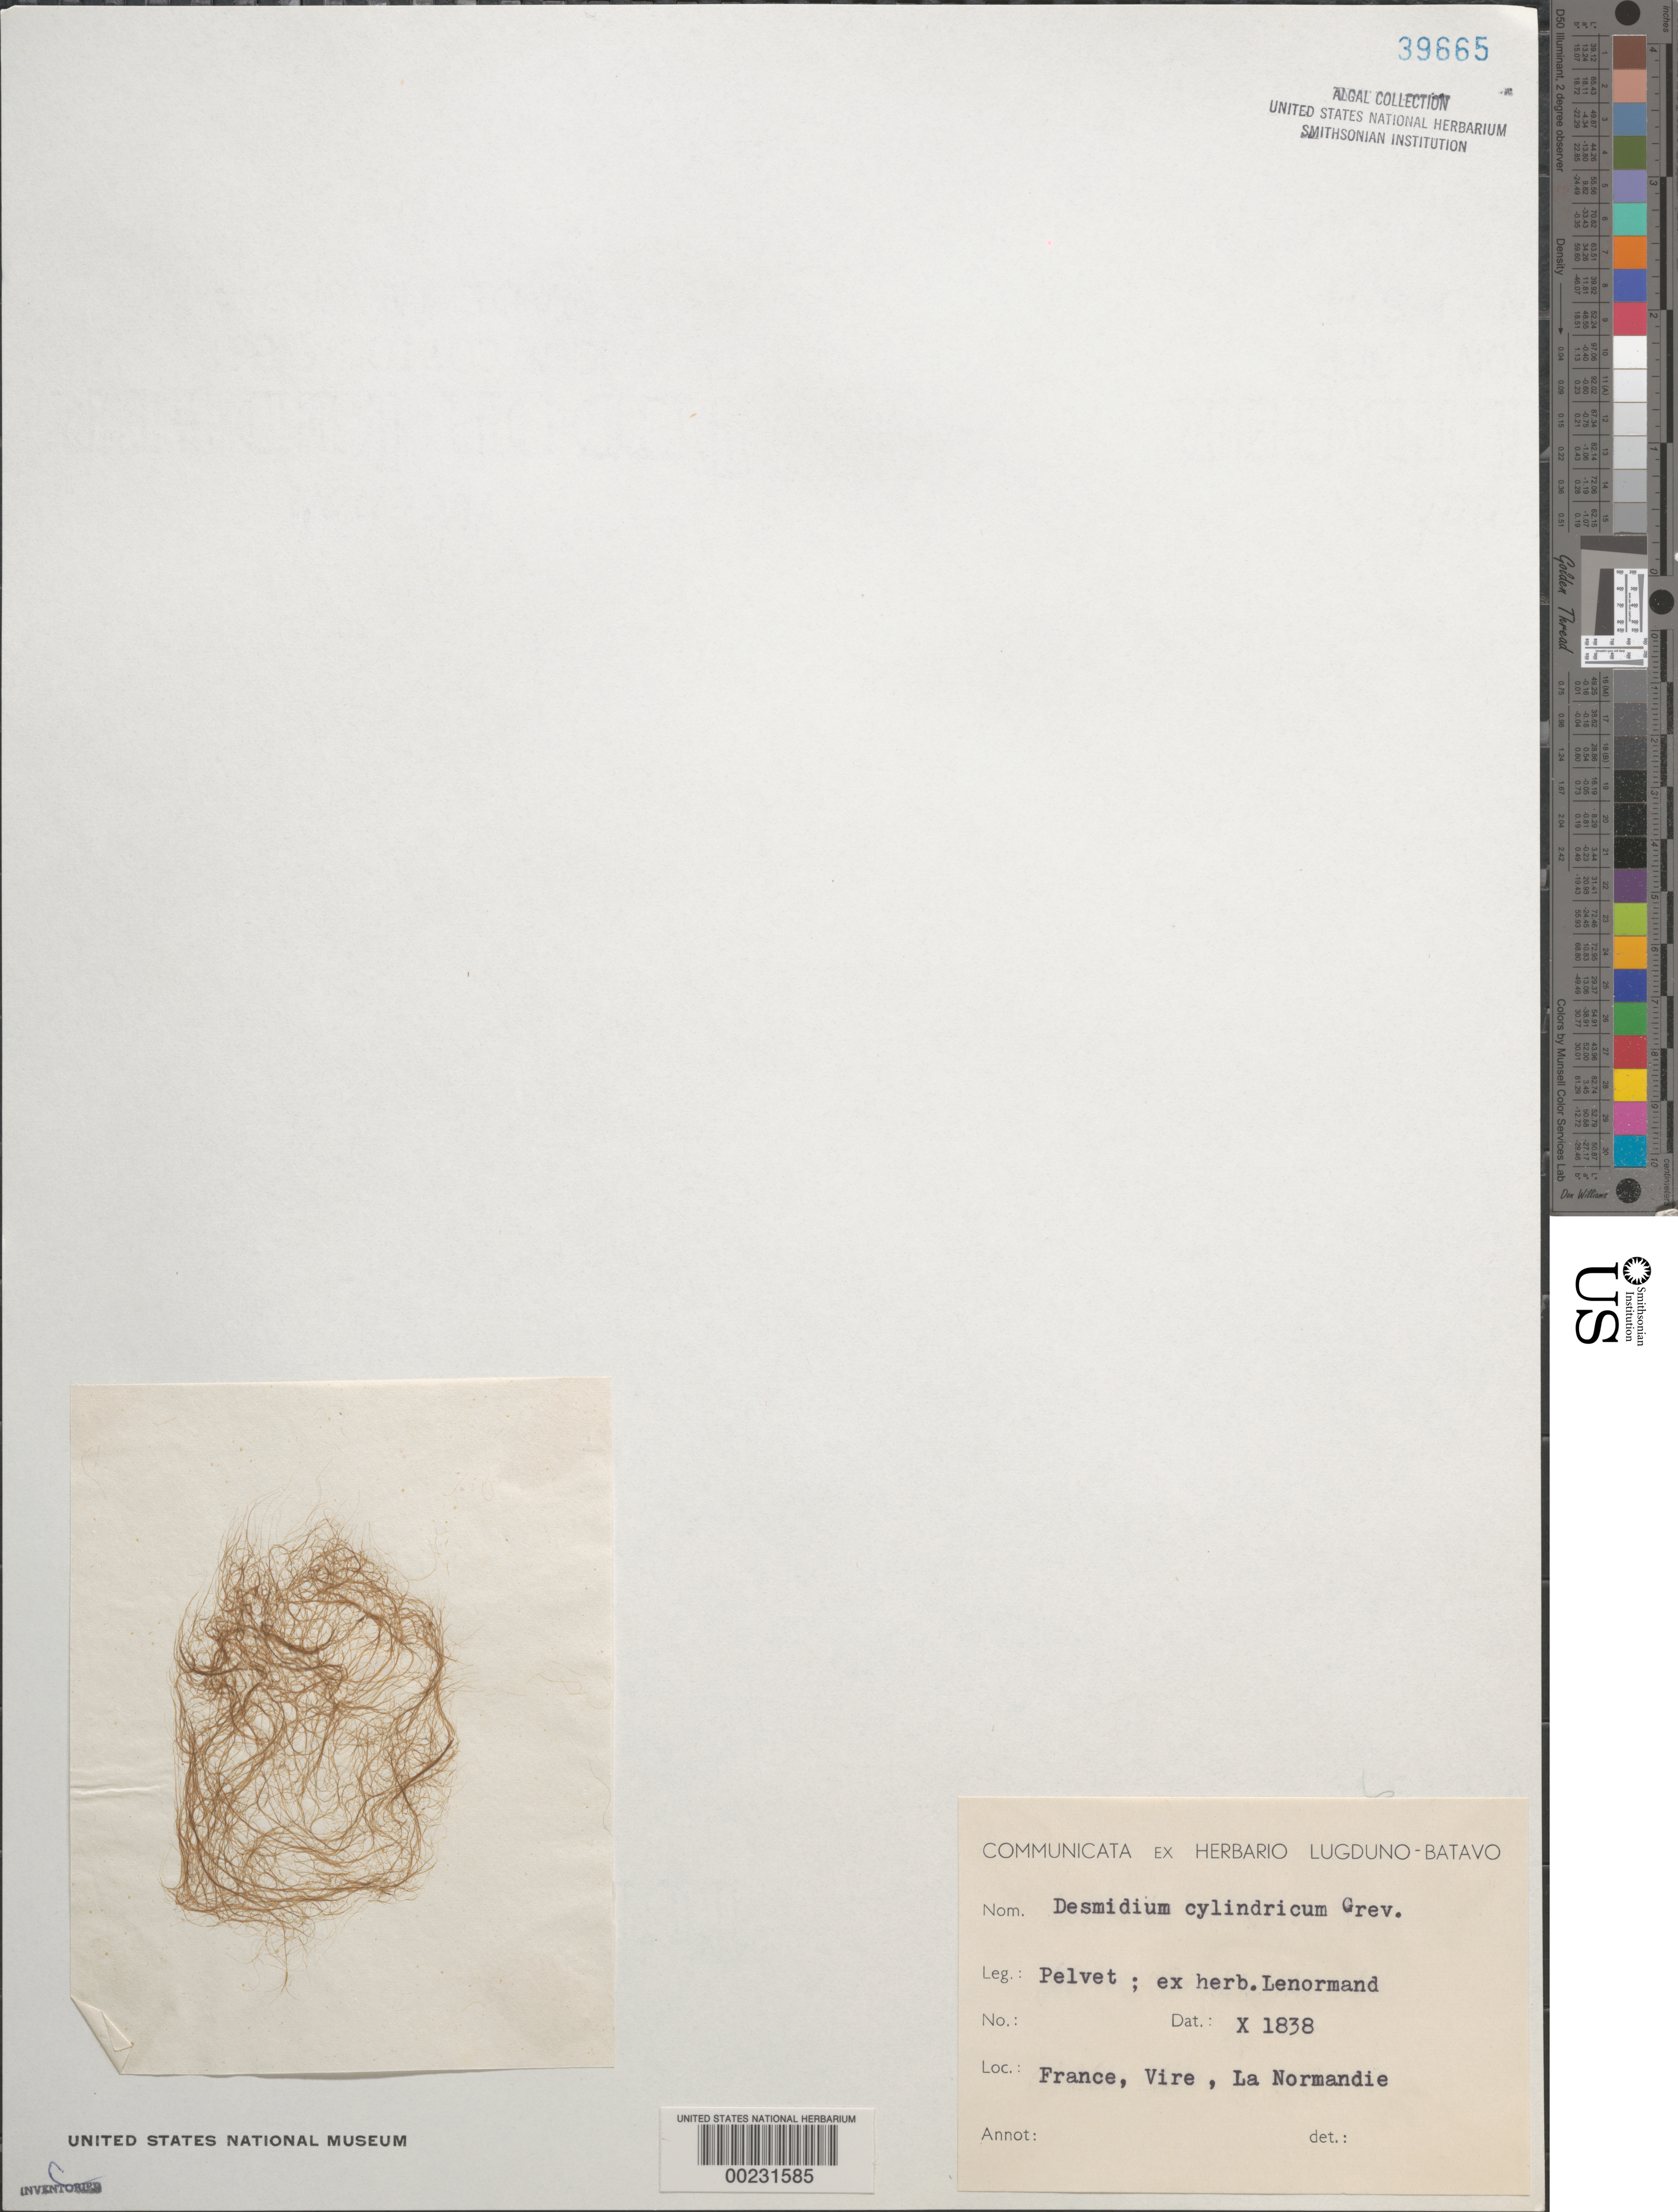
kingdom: Plantae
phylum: Charophyta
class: Zygnematophyceae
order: Zygnematales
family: Desmidiaceae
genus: Desmidium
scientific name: Desmidium cylindricum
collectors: F. Pelvet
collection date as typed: Oct 1838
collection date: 1838-10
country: France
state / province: Normandie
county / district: Calvados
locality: Vire, Normandy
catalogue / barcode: US 39665